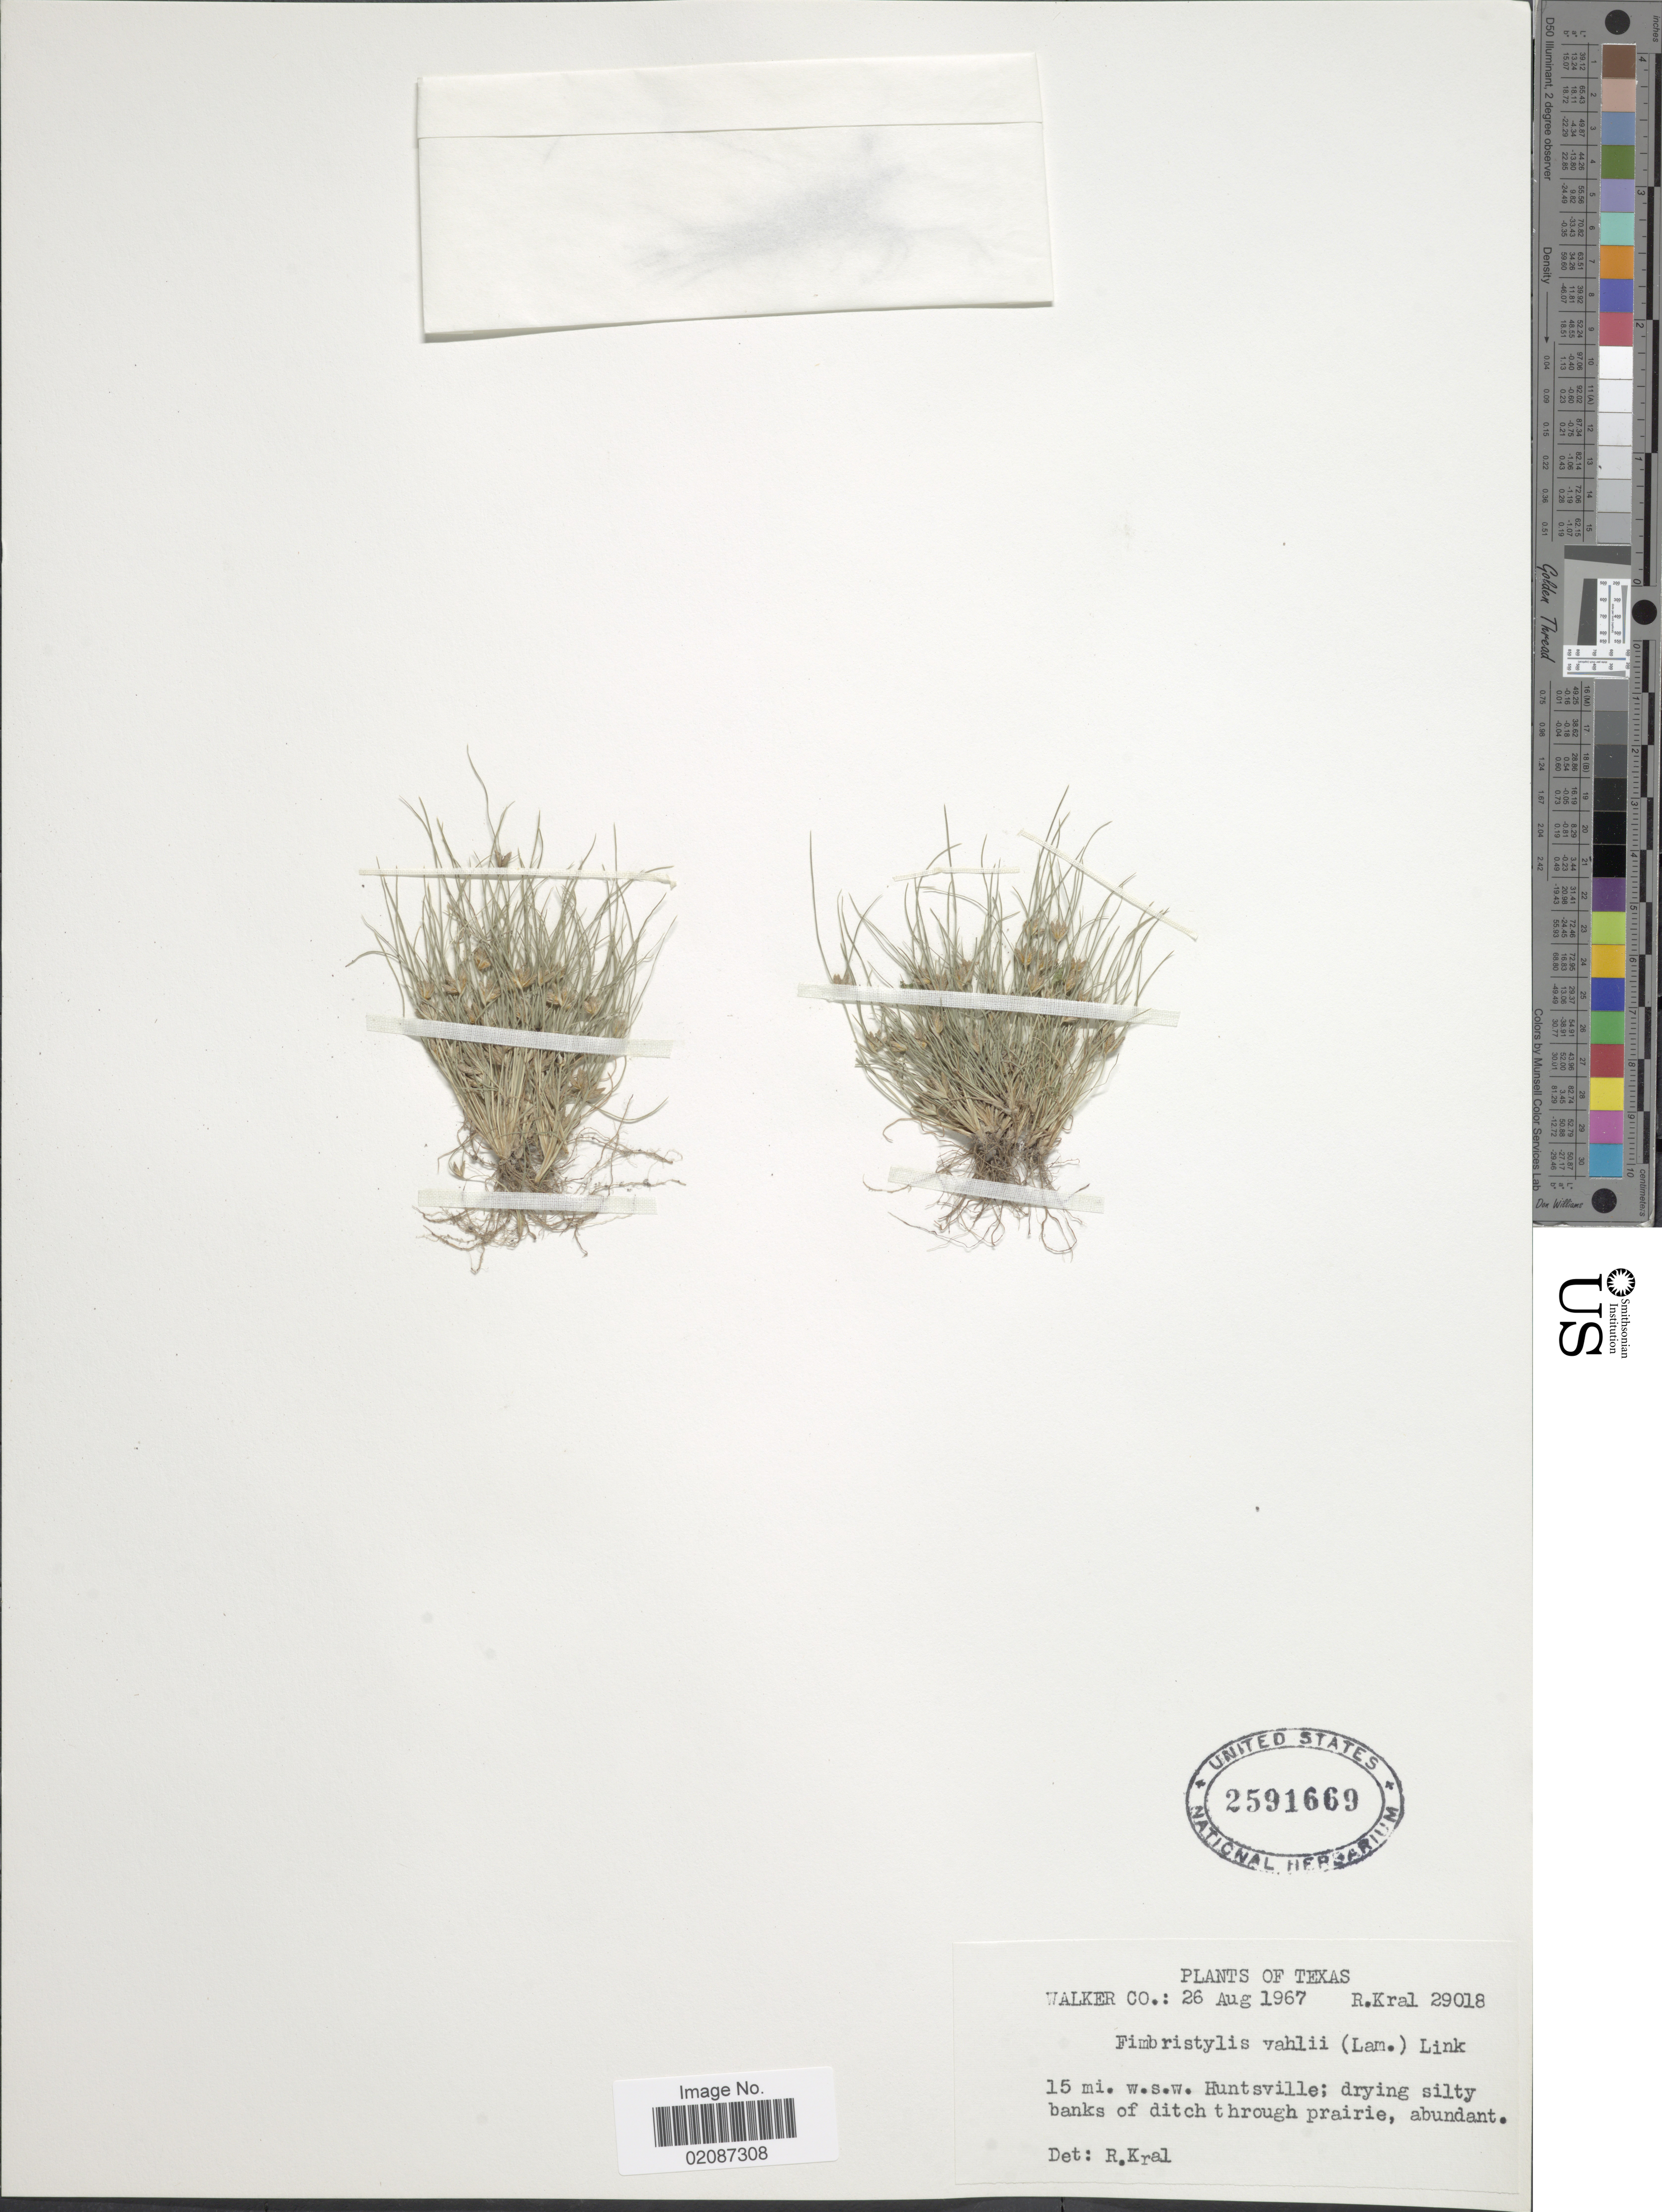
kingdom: Plantae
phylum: Tracheophyta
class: Liliopsida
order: Poales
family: Cyperaceae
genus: Fimbristylis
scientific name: Fimbristylis vahlii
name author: (Lam.) Link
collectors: R. Kral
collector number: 29018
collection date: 1967-08-26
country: United States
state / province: Texas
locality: Walker Co.: 15 mi. w. s. w. Huntsville; drying silty banks of ditch through prairie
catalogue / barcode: US 2591669